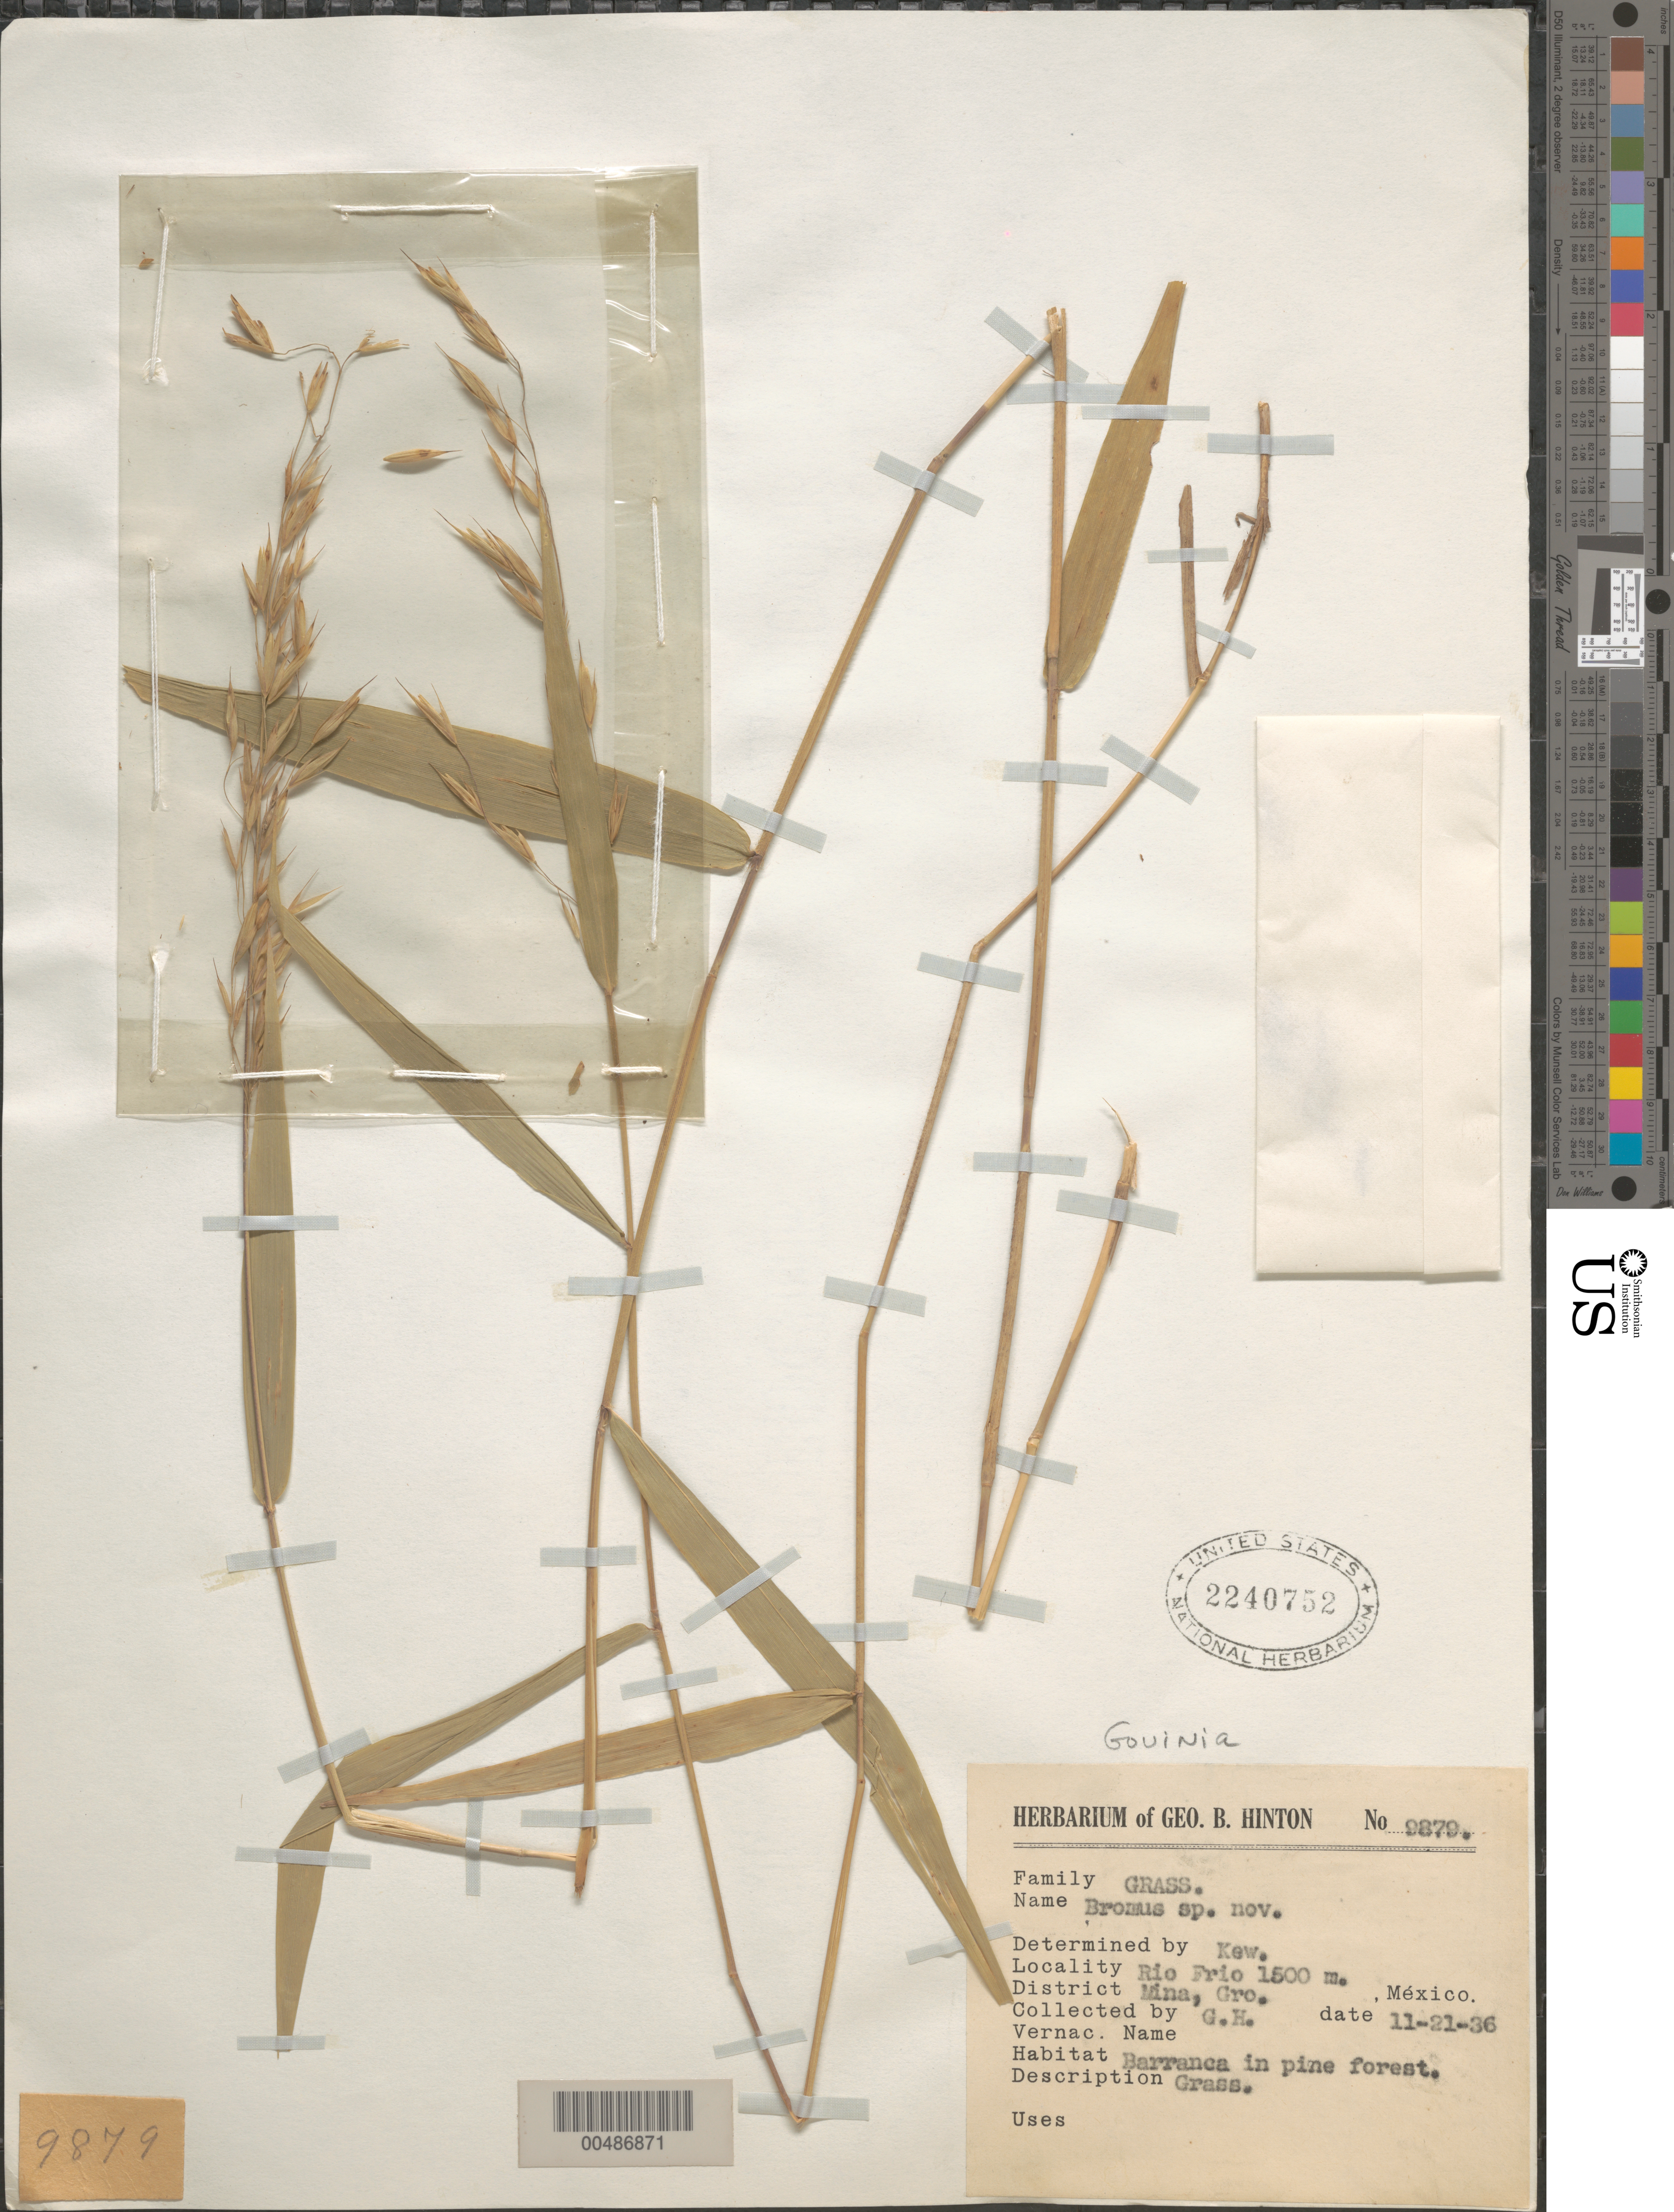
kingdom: Plantae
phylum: Tracheophyta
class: Liliopsida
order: Poales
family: Poaceae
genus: Gouinia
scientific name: Gouinia sp.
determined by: Kew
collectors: G. B. Hinton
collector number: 9879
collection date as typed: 21 Nov 1936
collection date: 1936-11-21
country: Mexico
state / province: Guerrero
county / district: Mina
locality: Rio Frio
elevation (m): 1500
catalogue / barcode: US 2240732